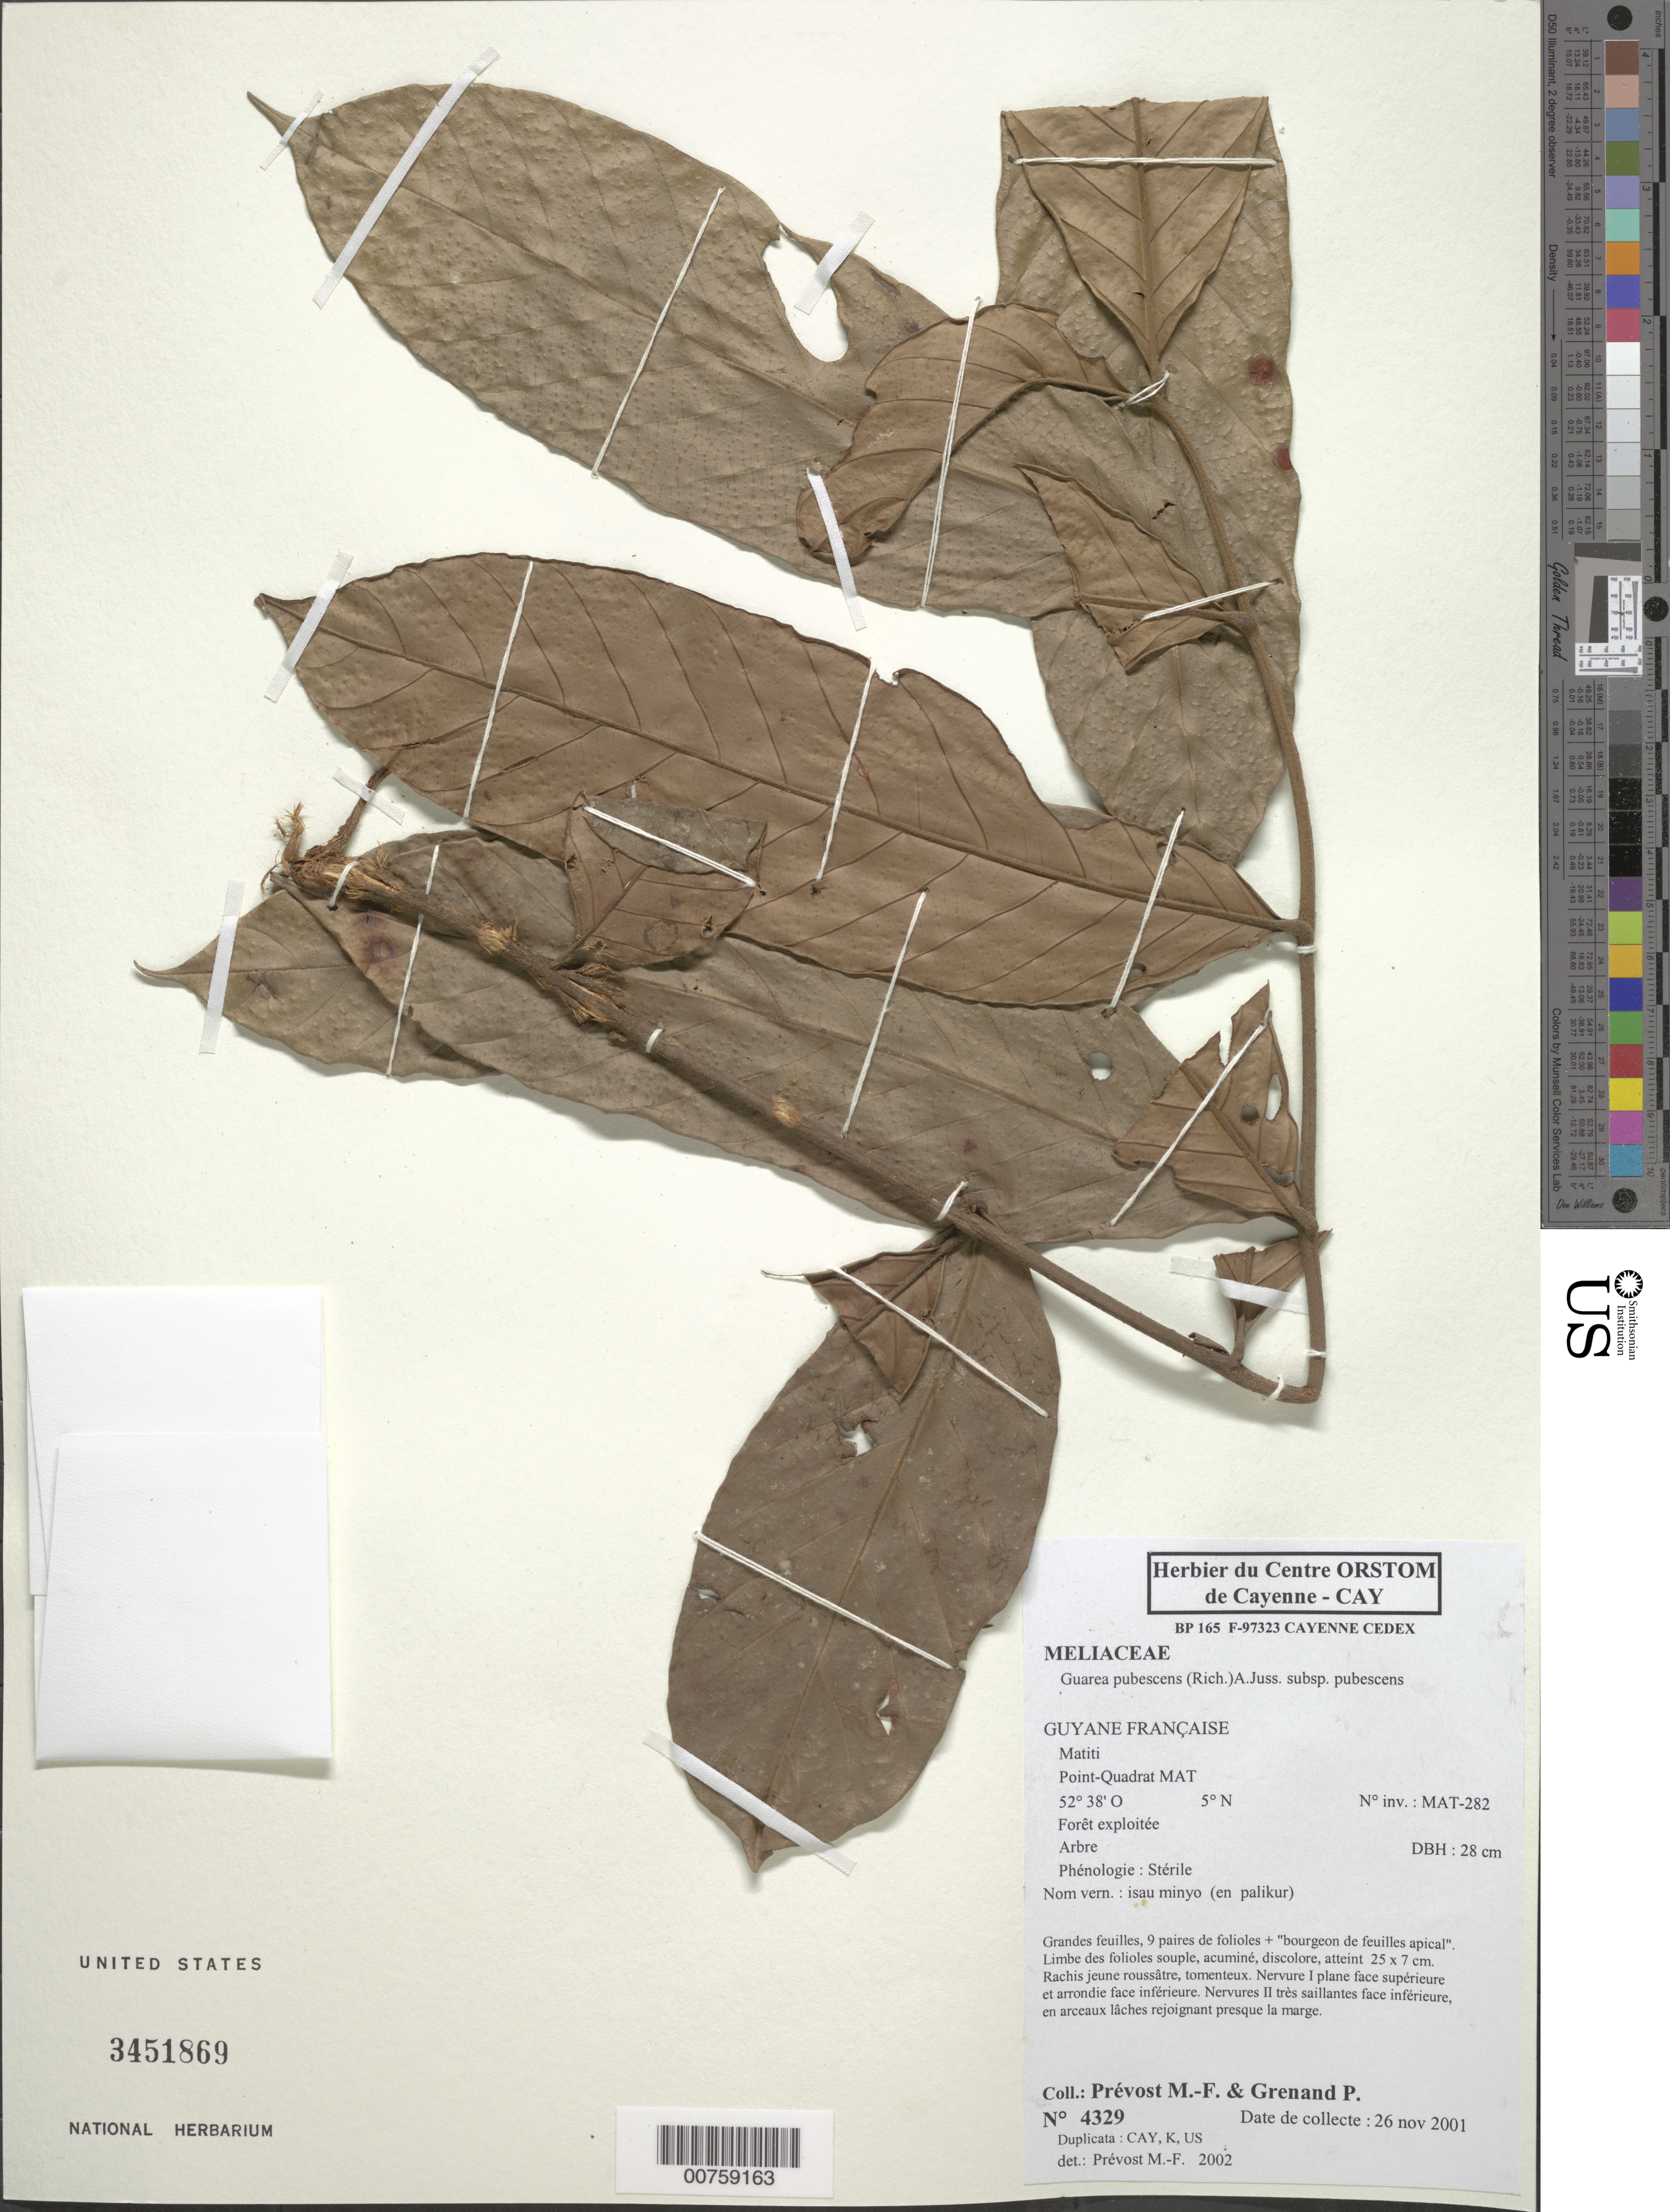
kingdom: Plantae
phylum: Tracheophyta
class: Magnoliopsida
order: Sapindales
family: Meliaceae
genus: Guarea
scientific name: Guarea pubescens subsp. pubescens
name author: (Rich.) A. Juss.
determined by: Prévost, M.-F.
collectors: M.-F. Prévost & P. Grenand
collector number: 4329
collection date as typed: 26-Nov-01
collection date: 2001-11-26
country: French Guiana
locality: Matiti, Point-Quadrat MAT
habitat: Disturbed forest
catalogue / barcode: US 3451869